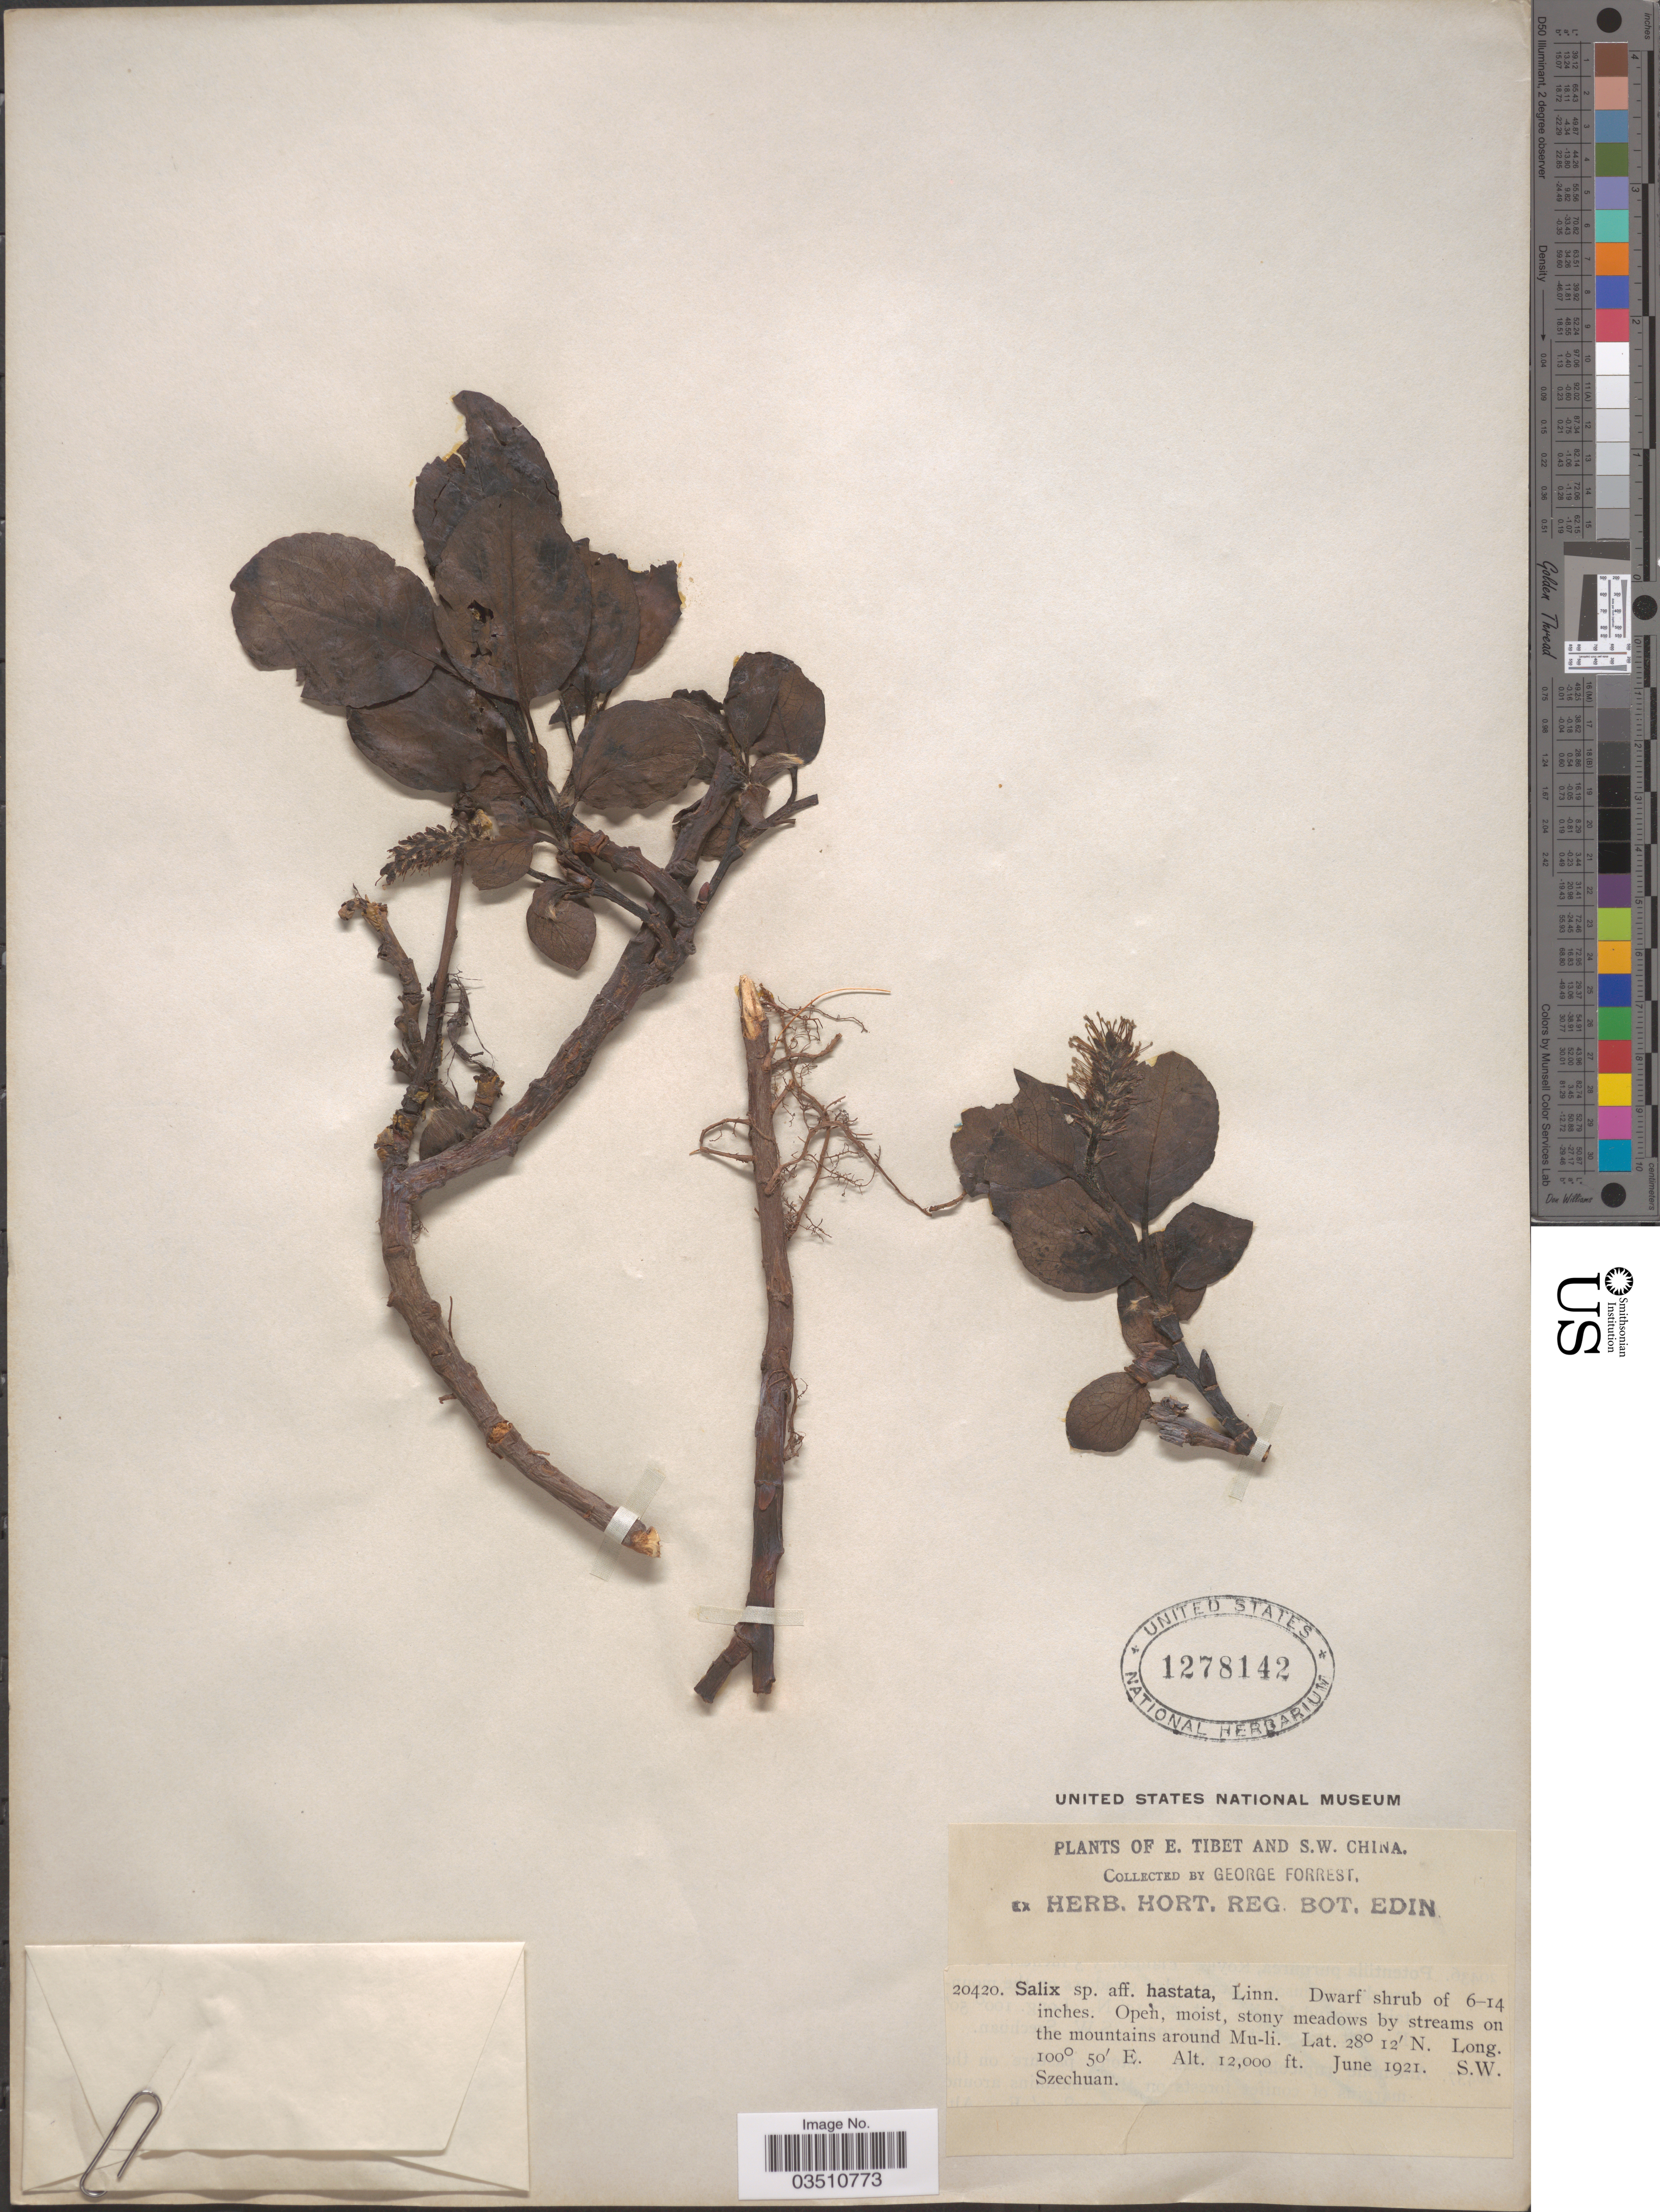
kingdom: Plantae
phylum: Tracheophyta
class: Magnoliopsida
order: Malpighiales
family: Salicaceae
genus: Salix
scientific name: Salix hastata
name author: L.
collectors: G. Forrest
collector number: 20420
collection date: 1921-06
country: China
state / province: Sichuan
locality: S.W. China. On the mountains around Mu-li. S.W. Szechuan.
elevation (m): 3658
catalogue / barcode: US 1278142